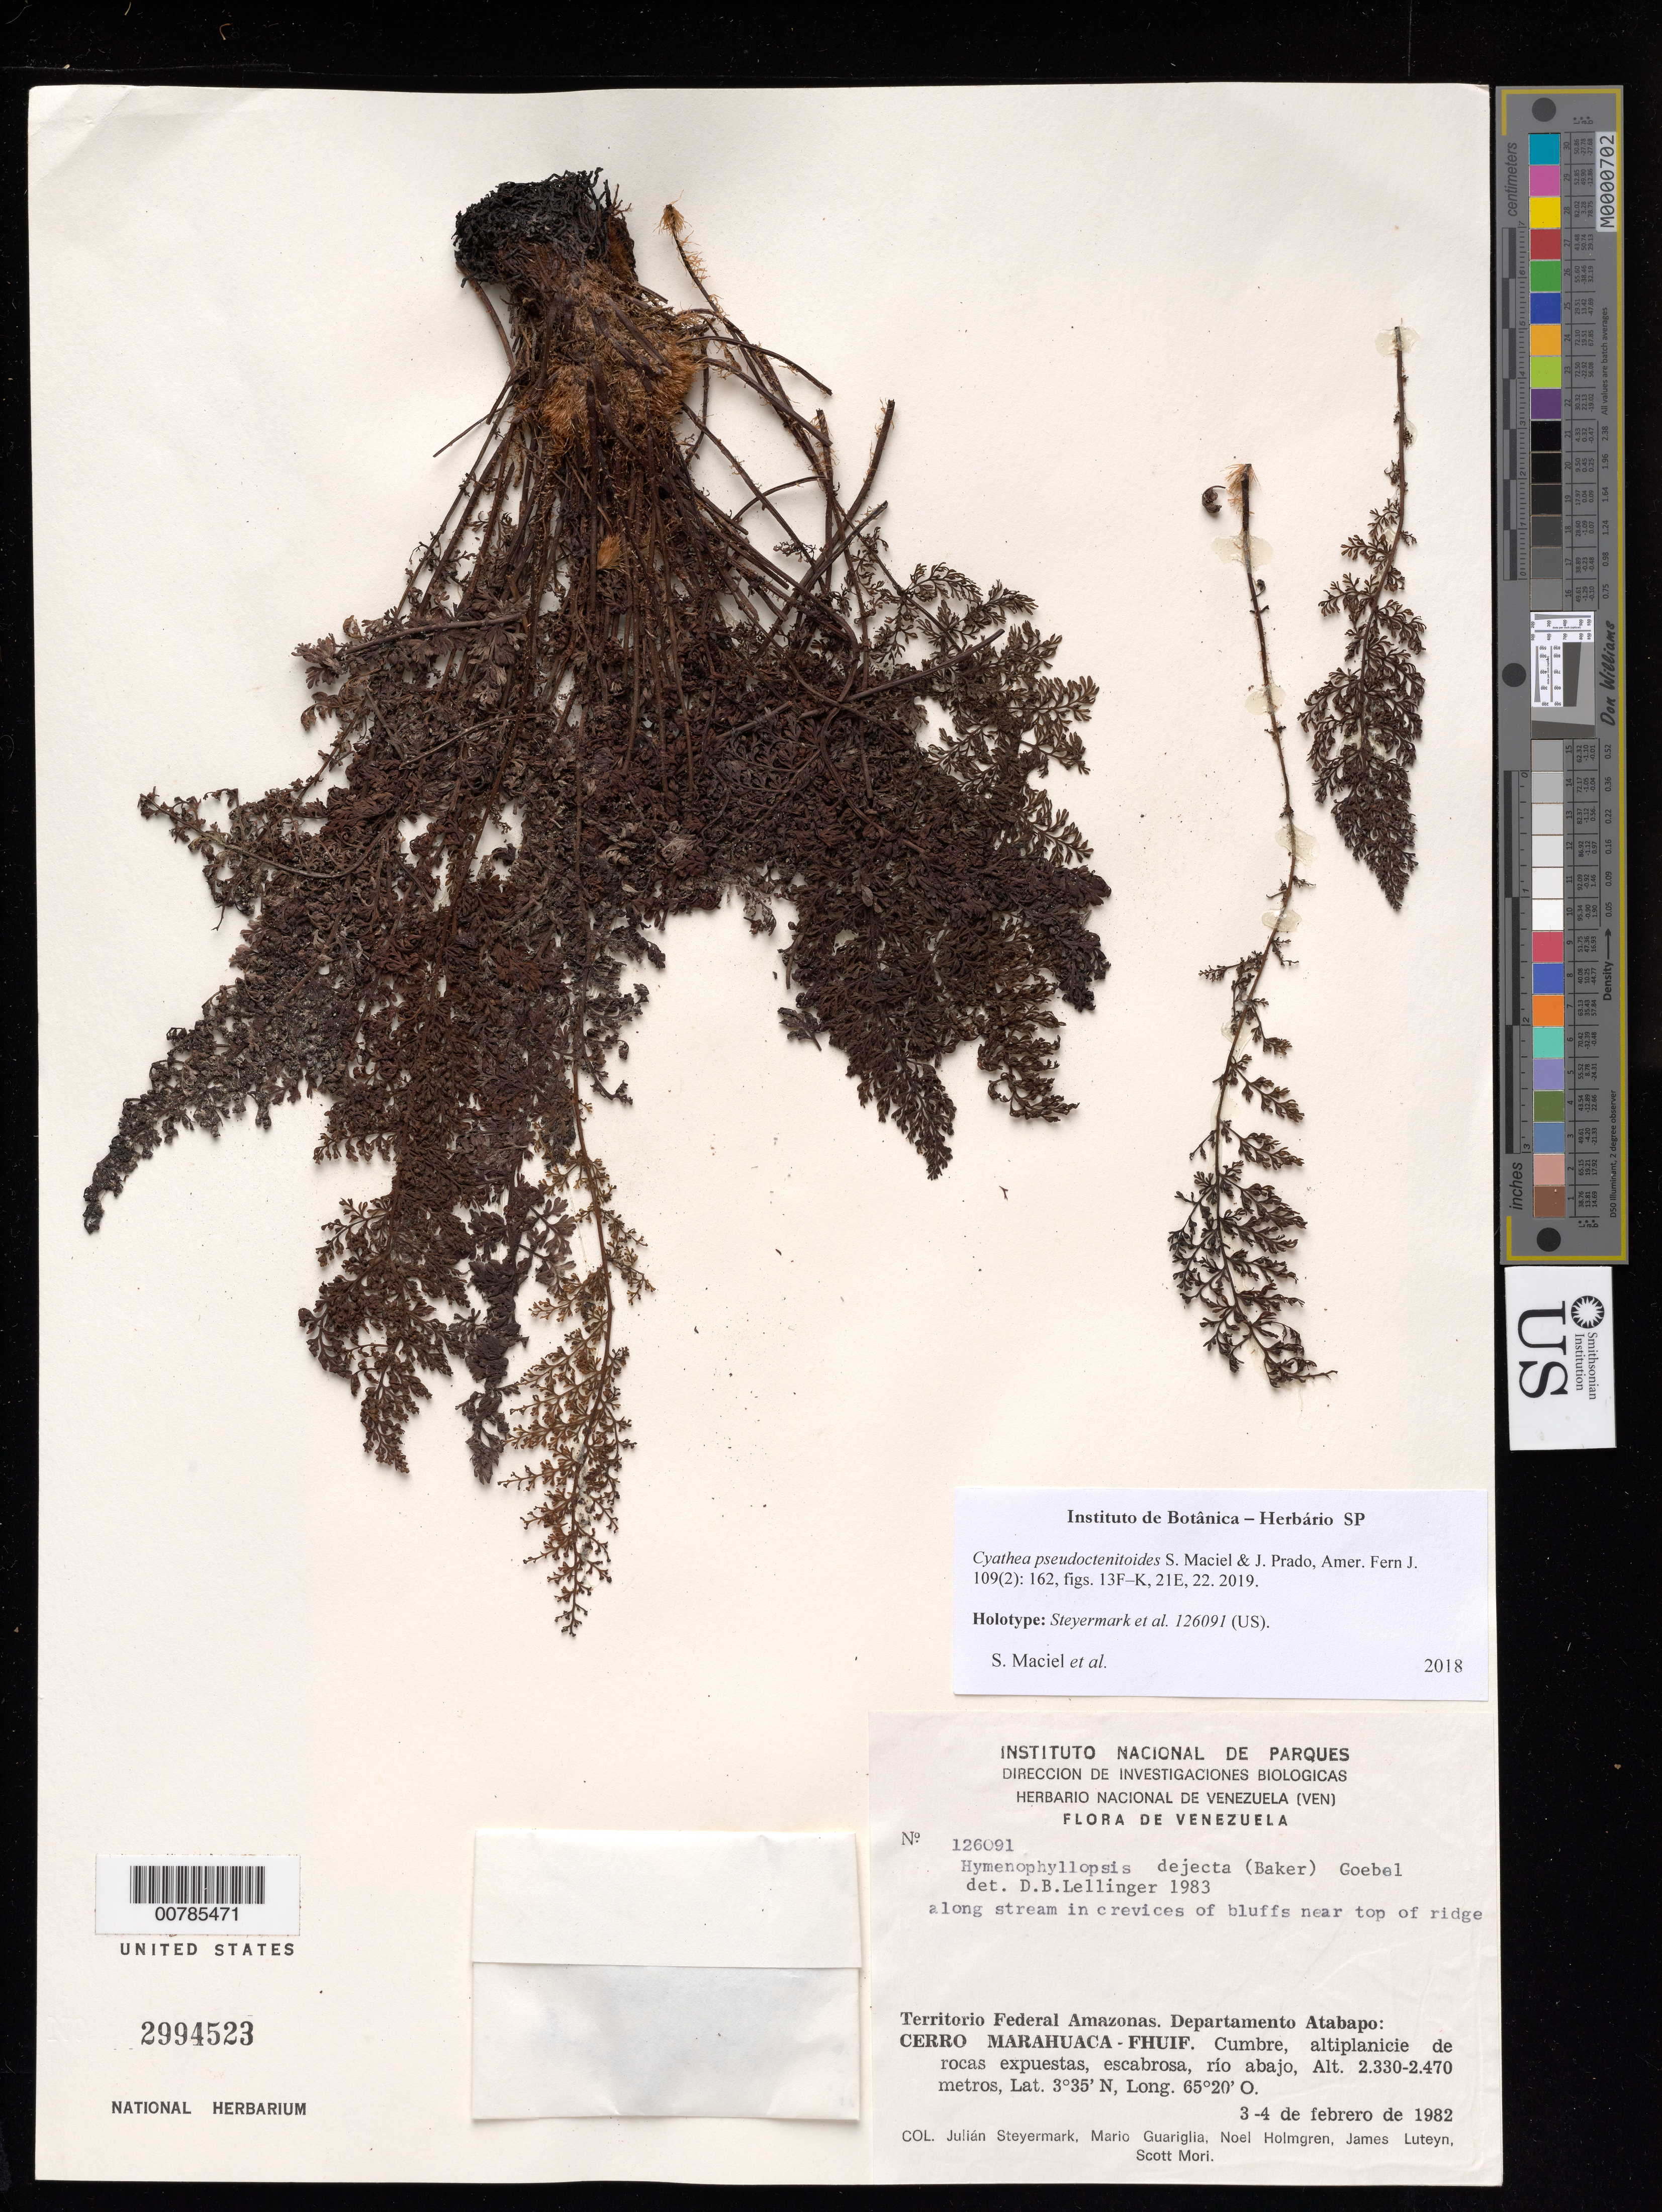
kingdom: Plantae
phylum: Tracheophyta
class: Polypodiopsida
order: Cyatheales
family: Cyatheaceae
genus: Cyathea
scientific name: Cyathea pseudoctenitoides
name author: S. Maciel & J. Prado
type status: Holotype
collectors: J. Steyermark, M. Guariglia P., N. H. Holmgren, J. L. Luteyn & S. Mori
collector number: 126091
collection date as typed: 3-Feb-82 to 4-Feb-82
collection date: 1982-02-03/1982-02-04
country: Venezuela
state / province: Amazonas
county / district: Atabapo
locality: Cerro Marahuaca-Fhuif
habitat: Along stream in crevices of bluffs near top of ridge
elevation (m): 2330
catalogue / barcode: US 2994523